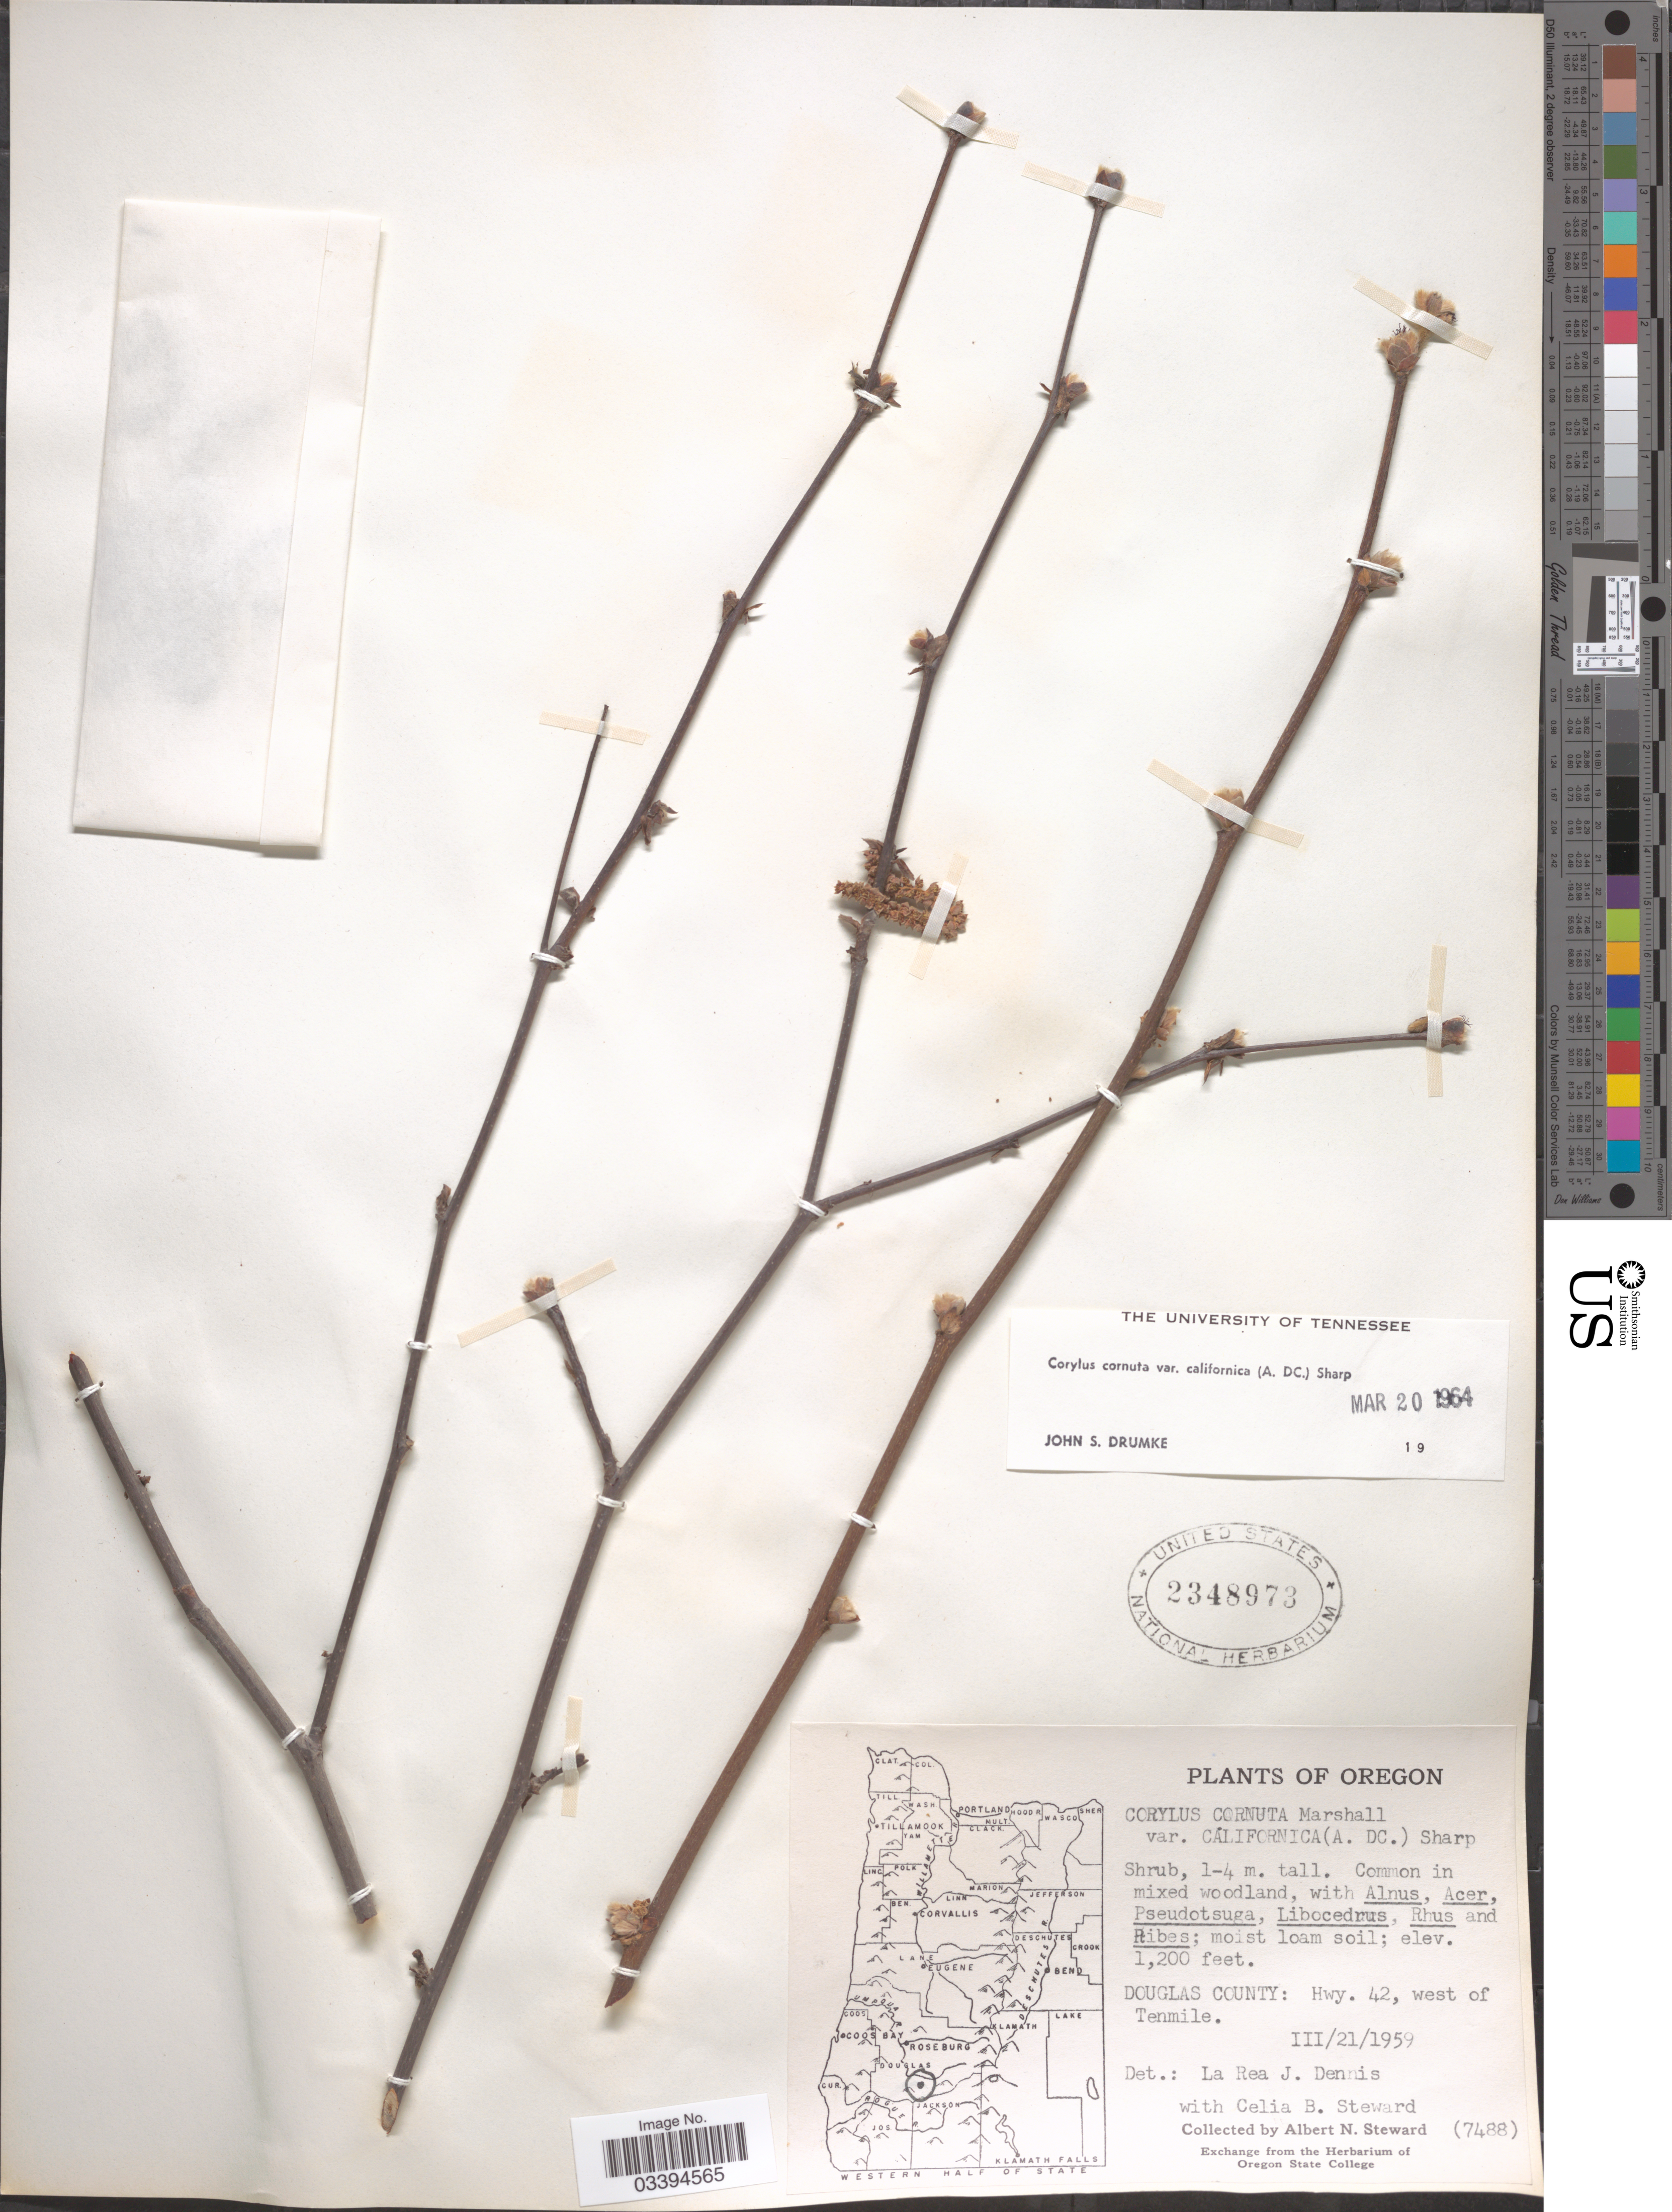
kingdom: Plantae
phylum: Tracheophyta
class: Magnoliopsida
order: Fagales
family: Betulaceae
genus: Corylus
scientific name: Corylus californica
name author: (A. DC.) Rose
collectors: A. N. Steward & C. Steward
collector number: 7488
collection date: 1959-03-21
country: United States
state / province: Oregon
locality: Douglas County: Hwy. 42, west of Tenmile.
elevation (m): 366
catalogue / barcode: US 2348973